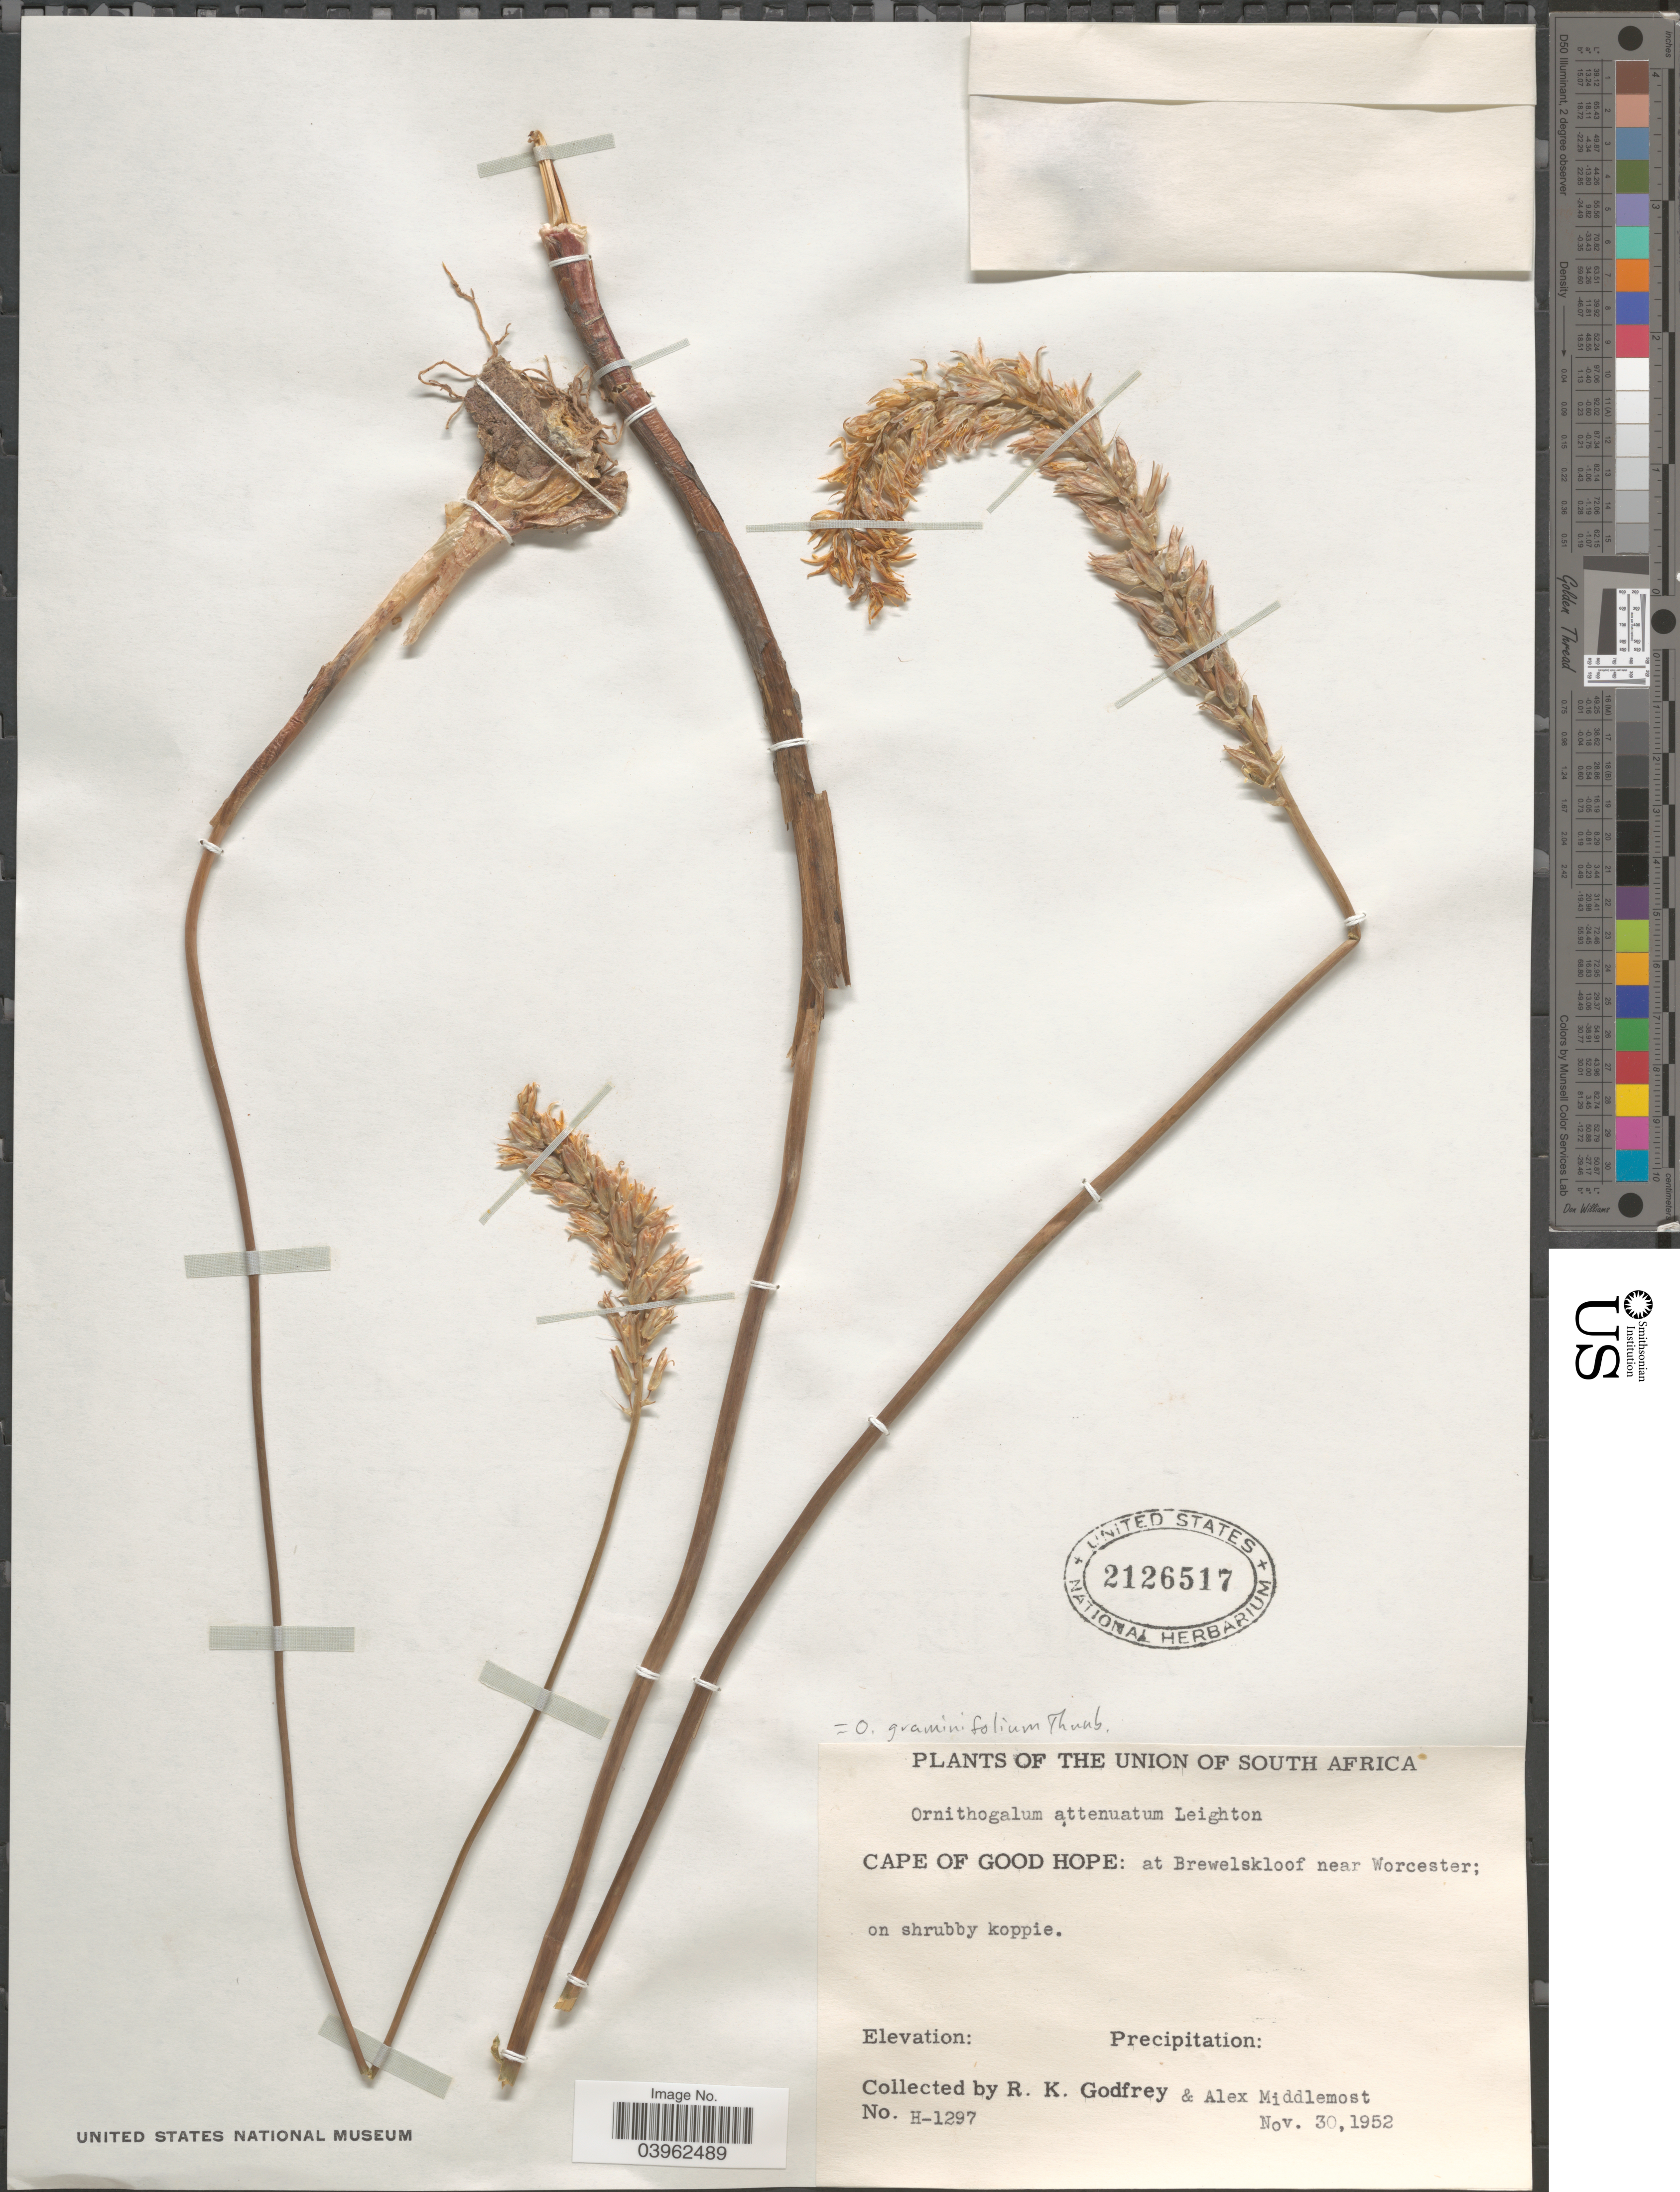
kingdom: Plantae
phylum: Tracheophyta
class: Liliopsida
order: Asparagales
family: Asparagaceae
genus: Ornithogalum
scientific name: Ornithogalum graminifolium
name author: Thunb.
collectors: R. K. Godfrey & A. Middlemost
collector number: H-1297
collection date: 1952-11-30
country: South Africa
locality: The Union of South Africa. Cape of Good Hope: at Brewelskloof near Worcester.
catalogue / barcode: US 2126517